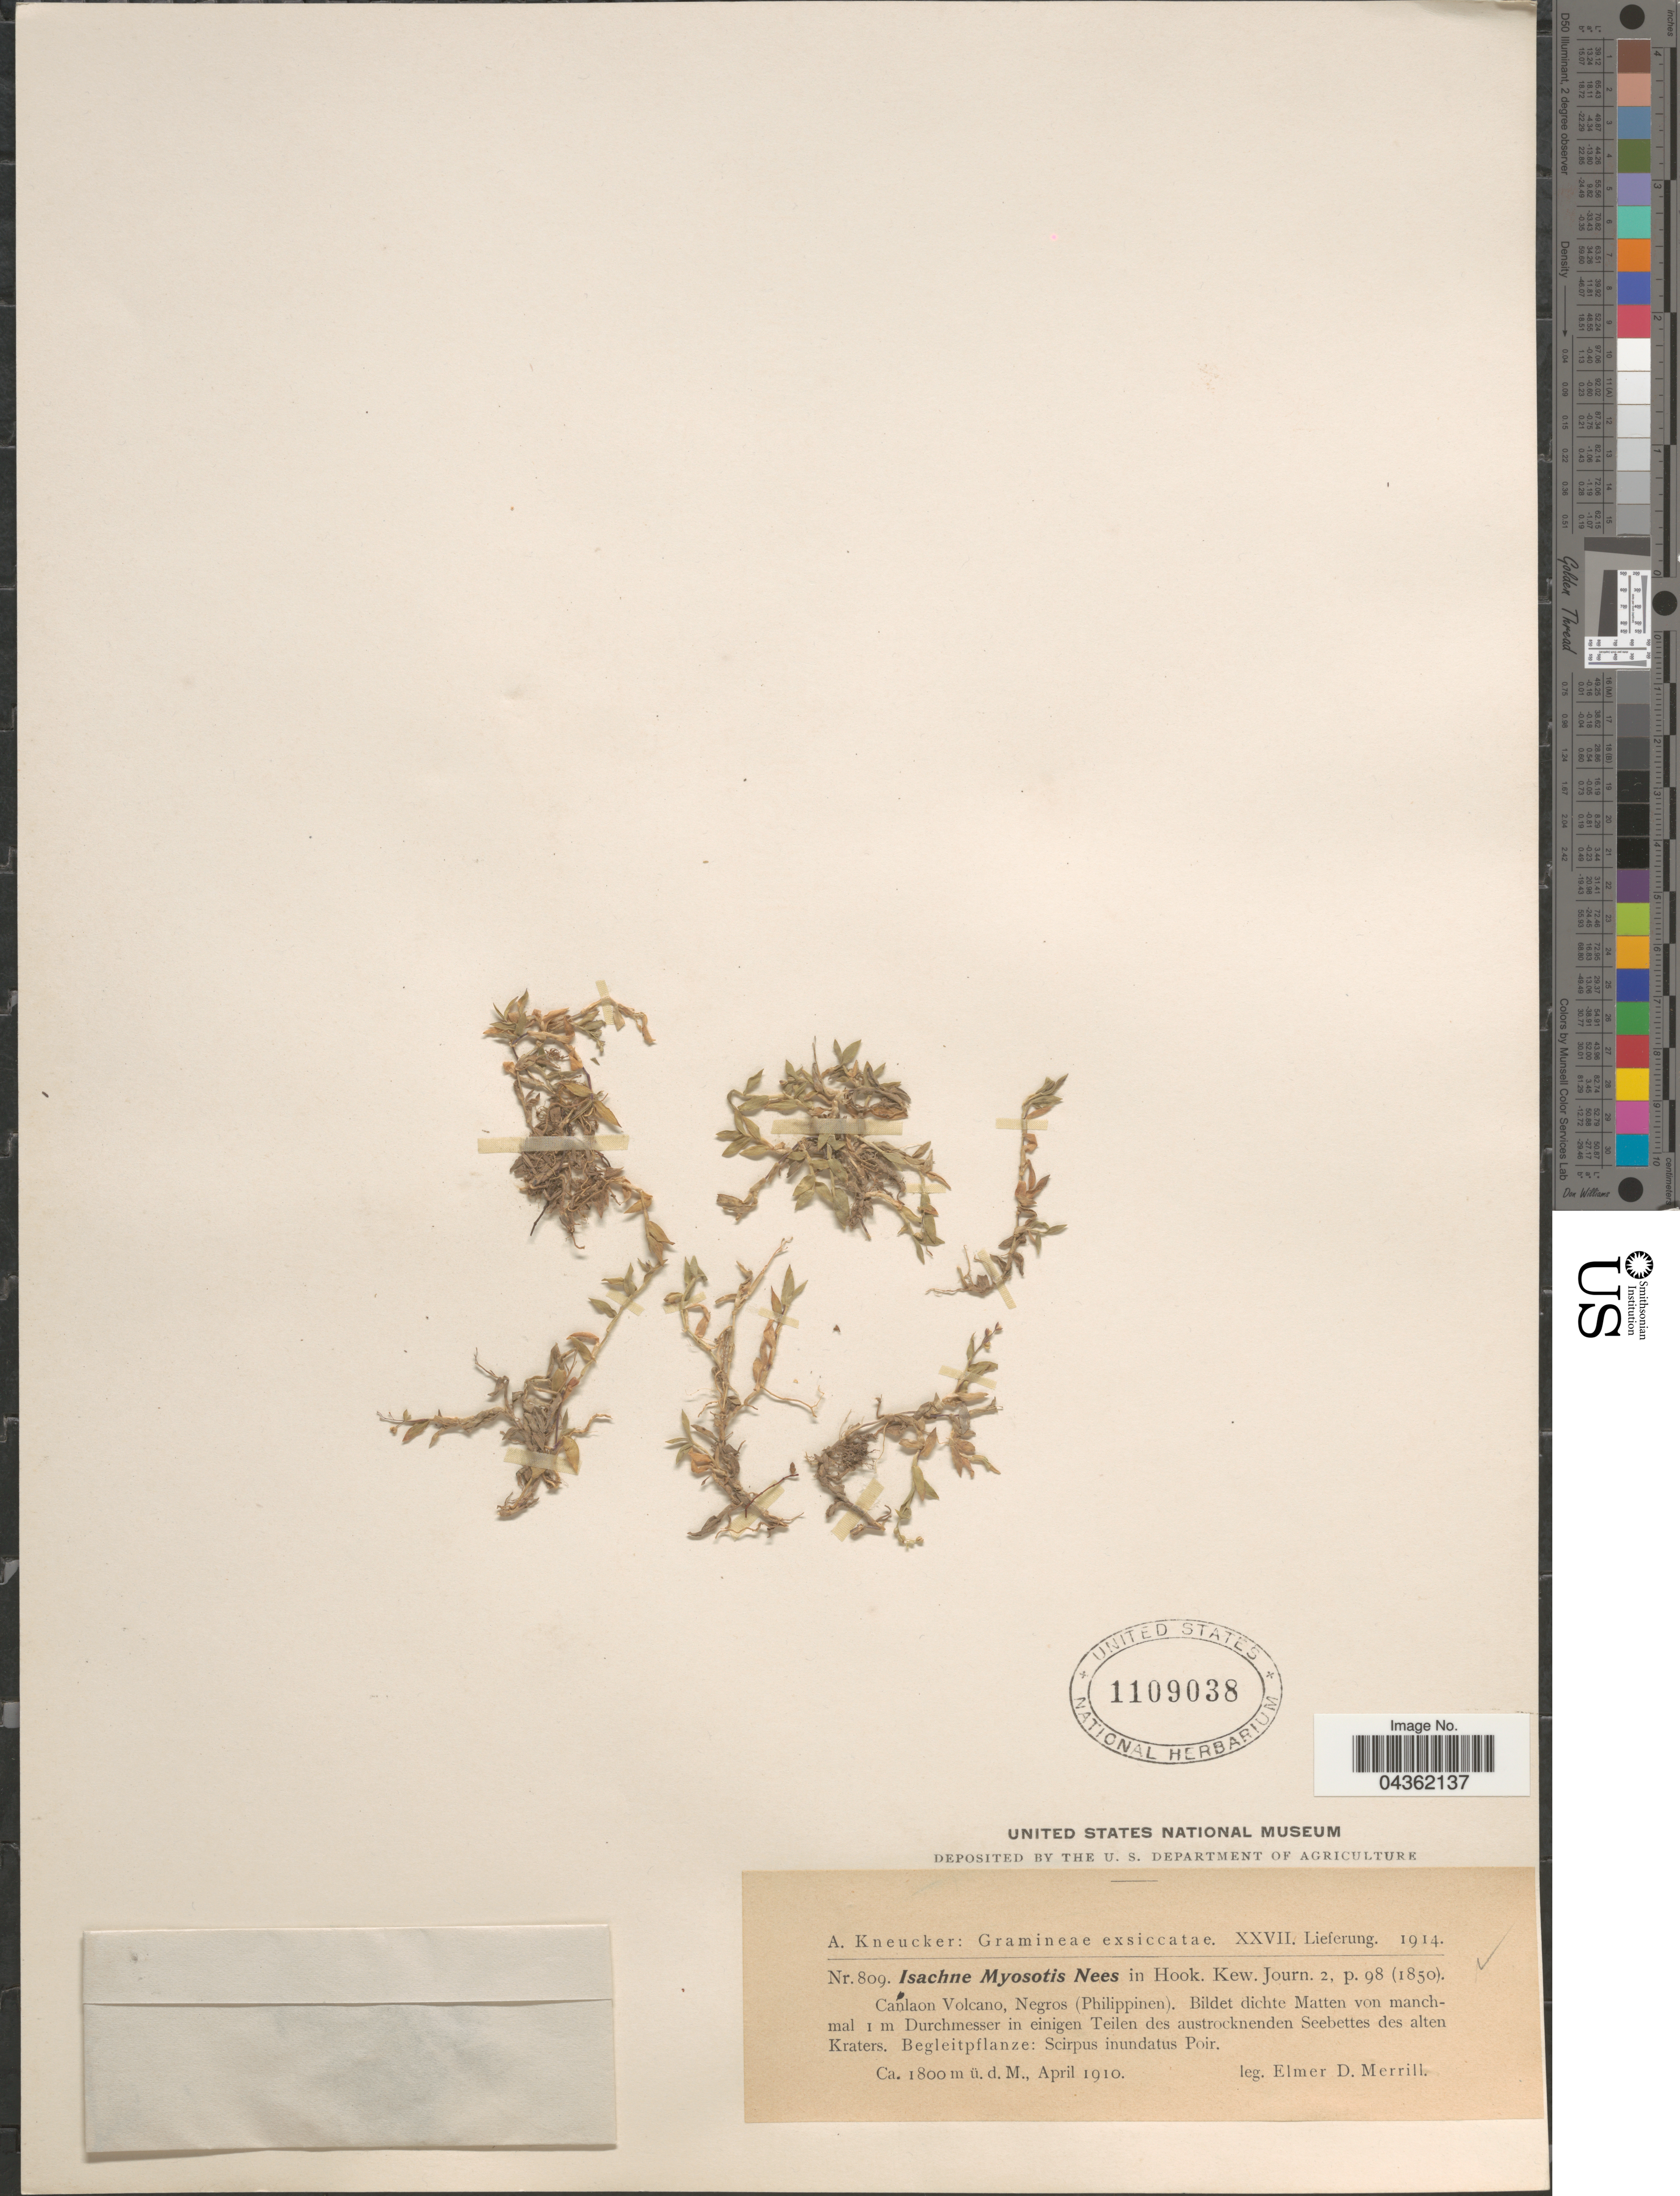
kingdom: Plantae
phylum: Tracheophyta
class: Liliopsida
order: Poales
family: Poaceae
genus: Isachne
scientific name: Isachne myosotis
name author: Nees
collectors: E. D. Merrill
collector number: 809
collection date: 1910-04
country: Philippines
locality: Canlaon Volcano, Negros (Philippinen).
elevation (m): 1800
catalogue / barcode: US 1109038